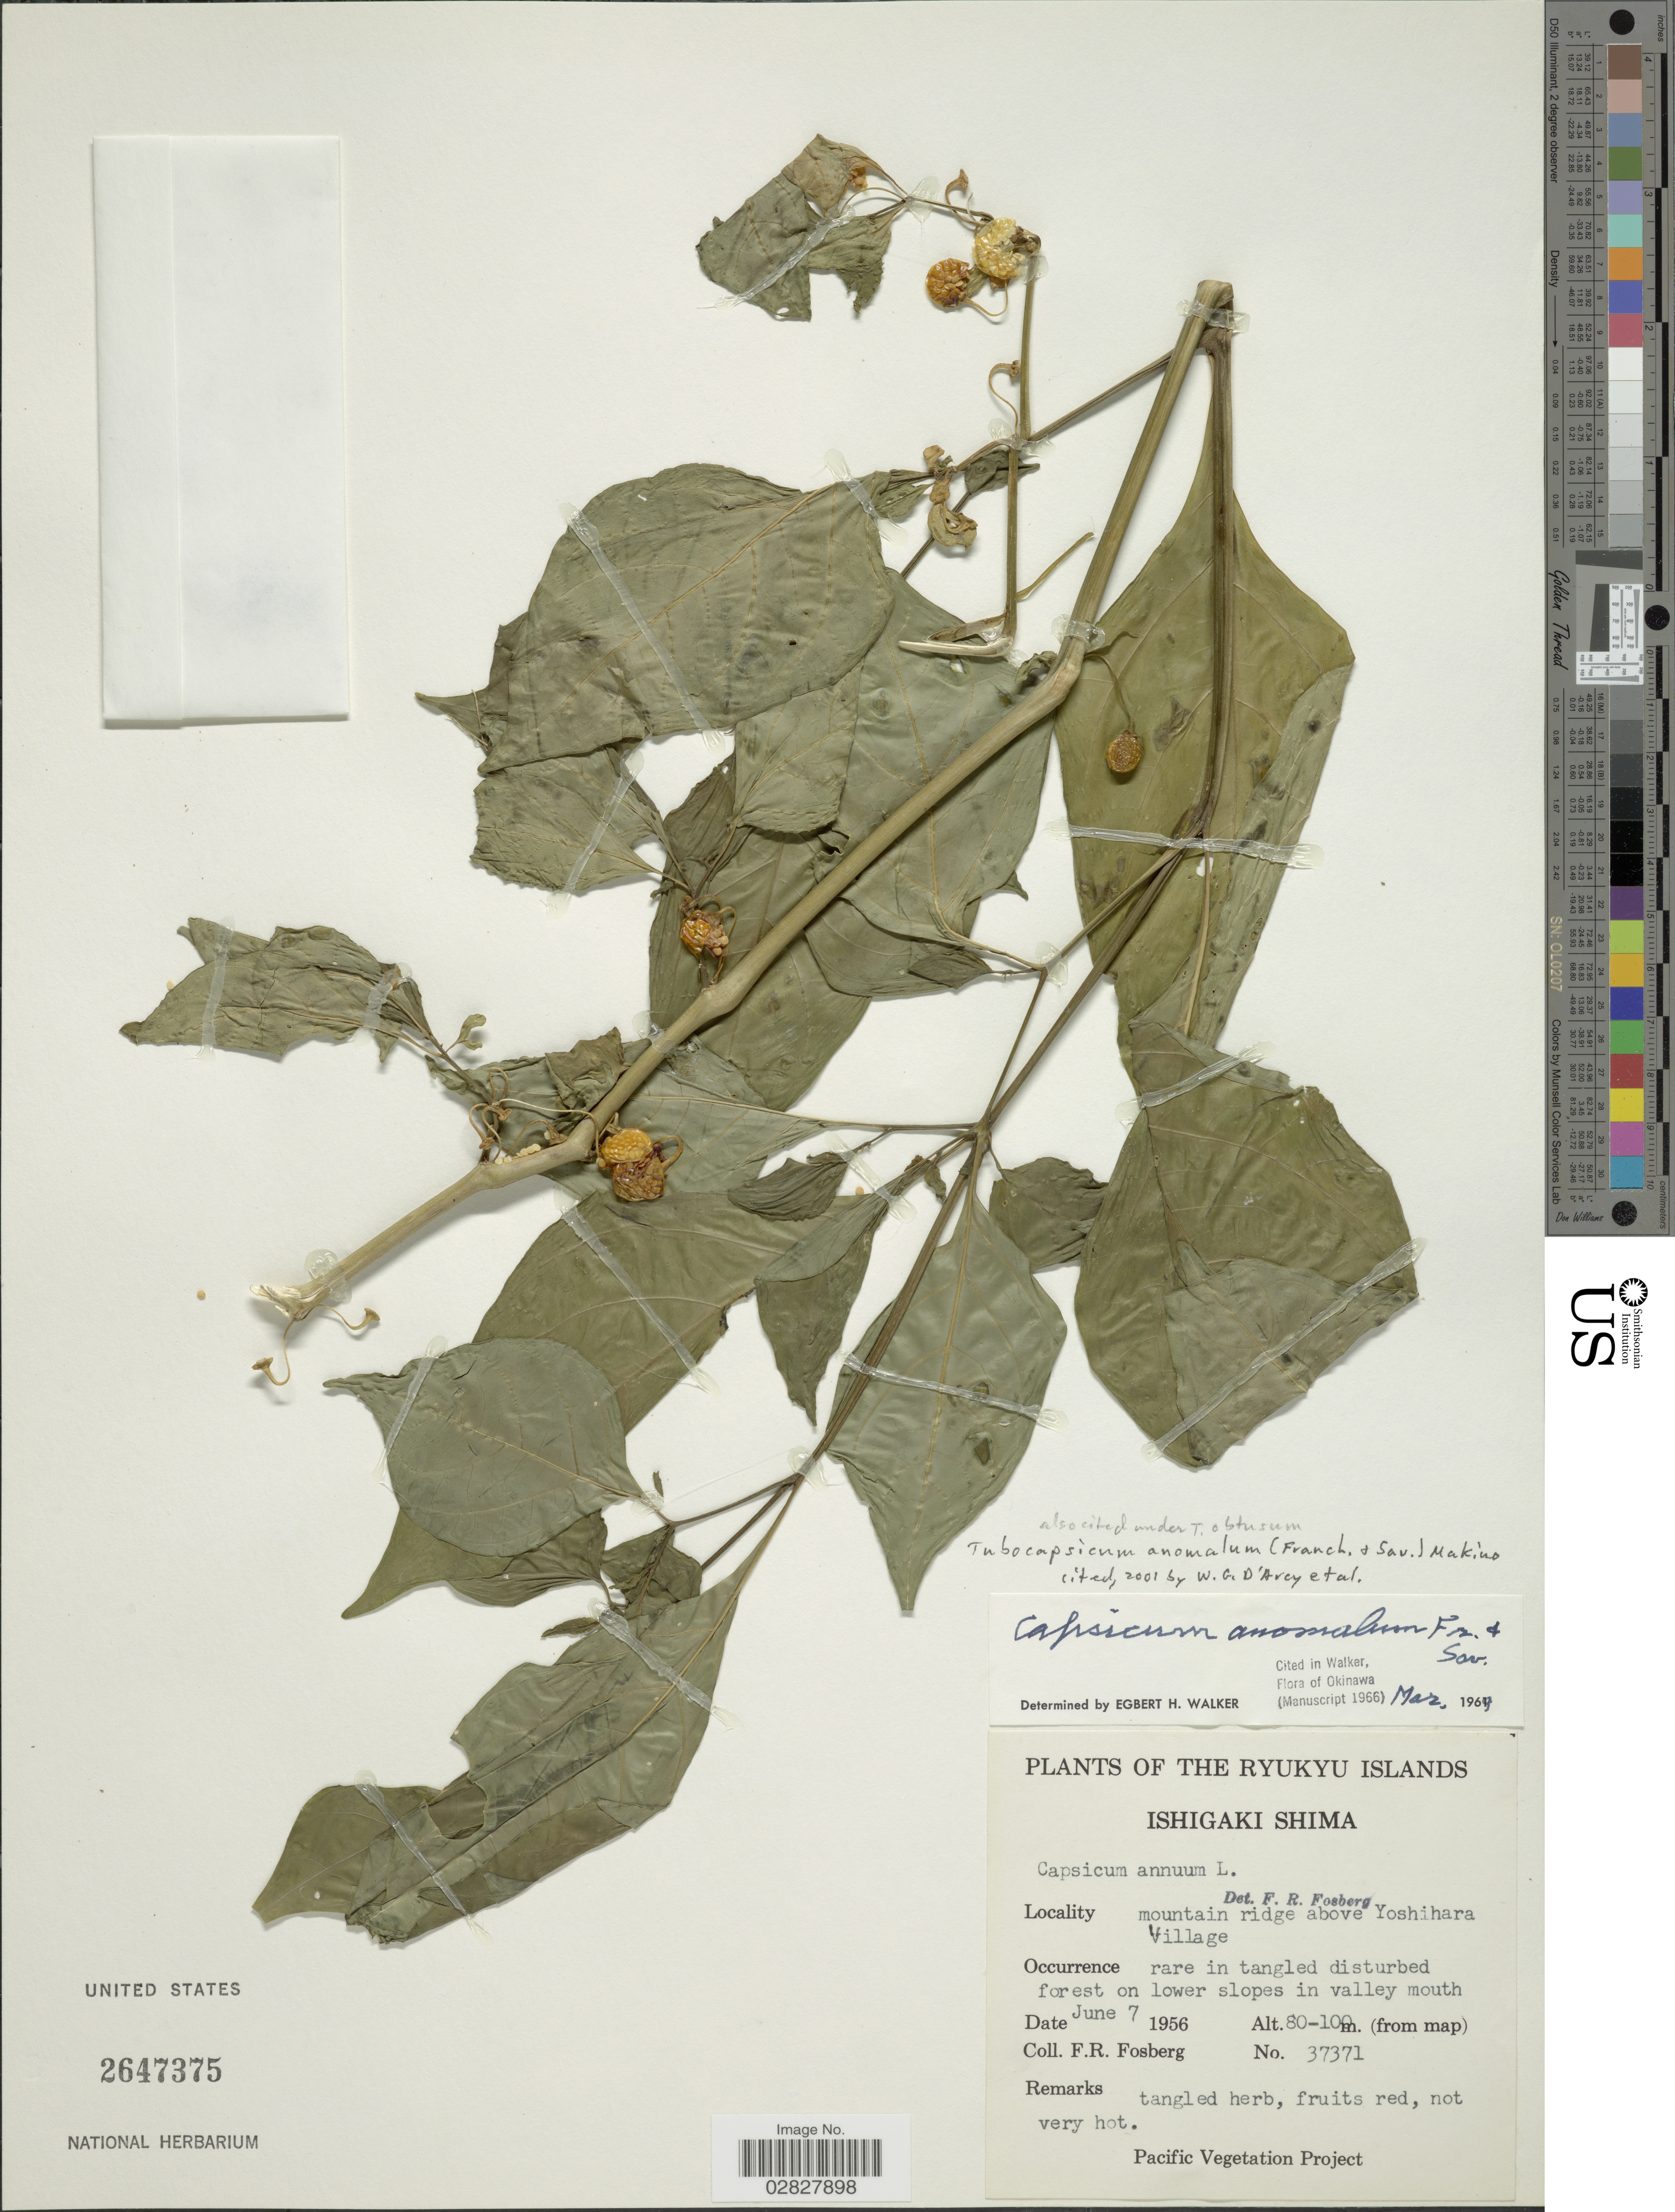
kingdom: Plantae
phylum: Tracheophyta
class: Magnoliopsida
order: Solanales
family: Solanaceae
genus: Tubocapsicum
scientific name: Tubocapsicum anomalum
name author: (Franch. & Sav.) Makino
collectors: F. R. Fosberg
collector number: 37371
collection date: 1956-06-07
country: Japan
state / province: Okinawa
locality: The Ryukyu Islands, Ishigaki Shima, mountain ridge above Yoshihara Village, on lower slopes in valley mouth.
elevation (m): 80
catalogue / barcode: US 2647375